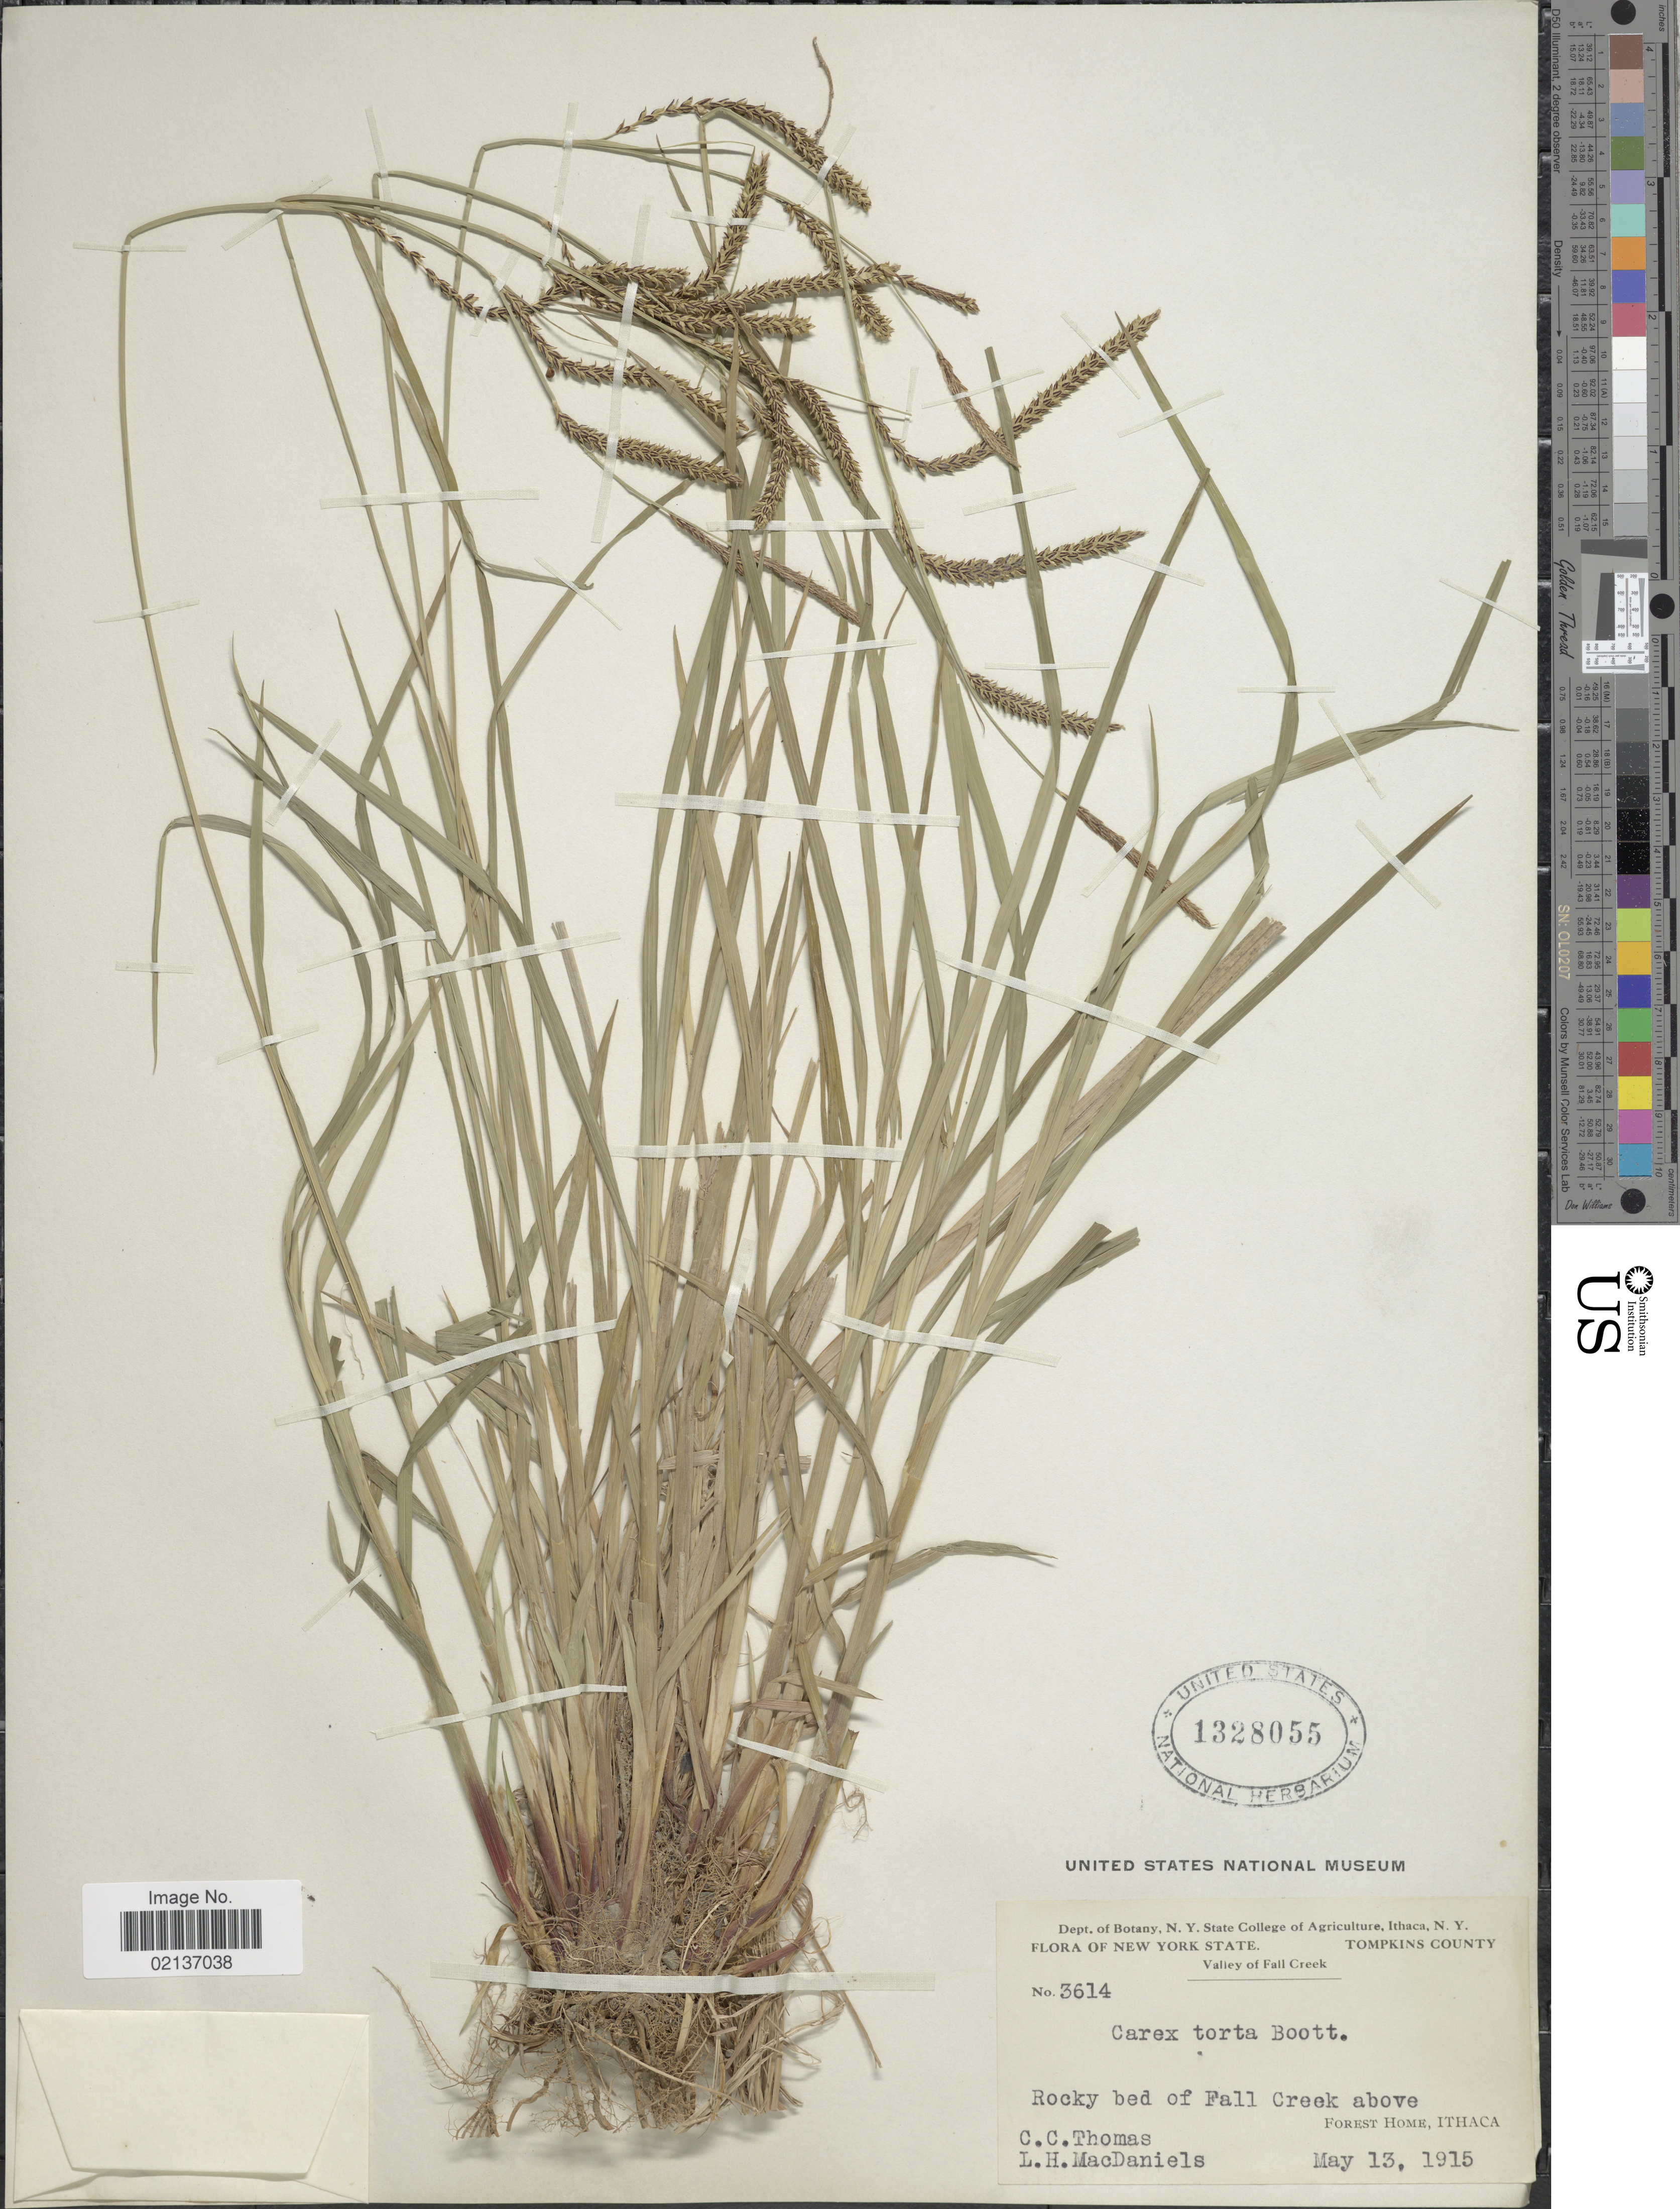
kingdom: Plantae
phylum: Tracheophyta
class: Liliopsida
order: Poales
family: Cyperaceae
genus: Carex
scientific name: Carex torta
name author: Boott ex Tuck.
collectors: C. Thomas & L. H. MacDaniels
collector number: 3614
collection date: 1915-05-13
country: United States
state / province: New York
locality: Tompkins County, Valley of Fall Creek, Fall Creek above Forest Home, Ithaca.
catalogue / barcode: US 1328055